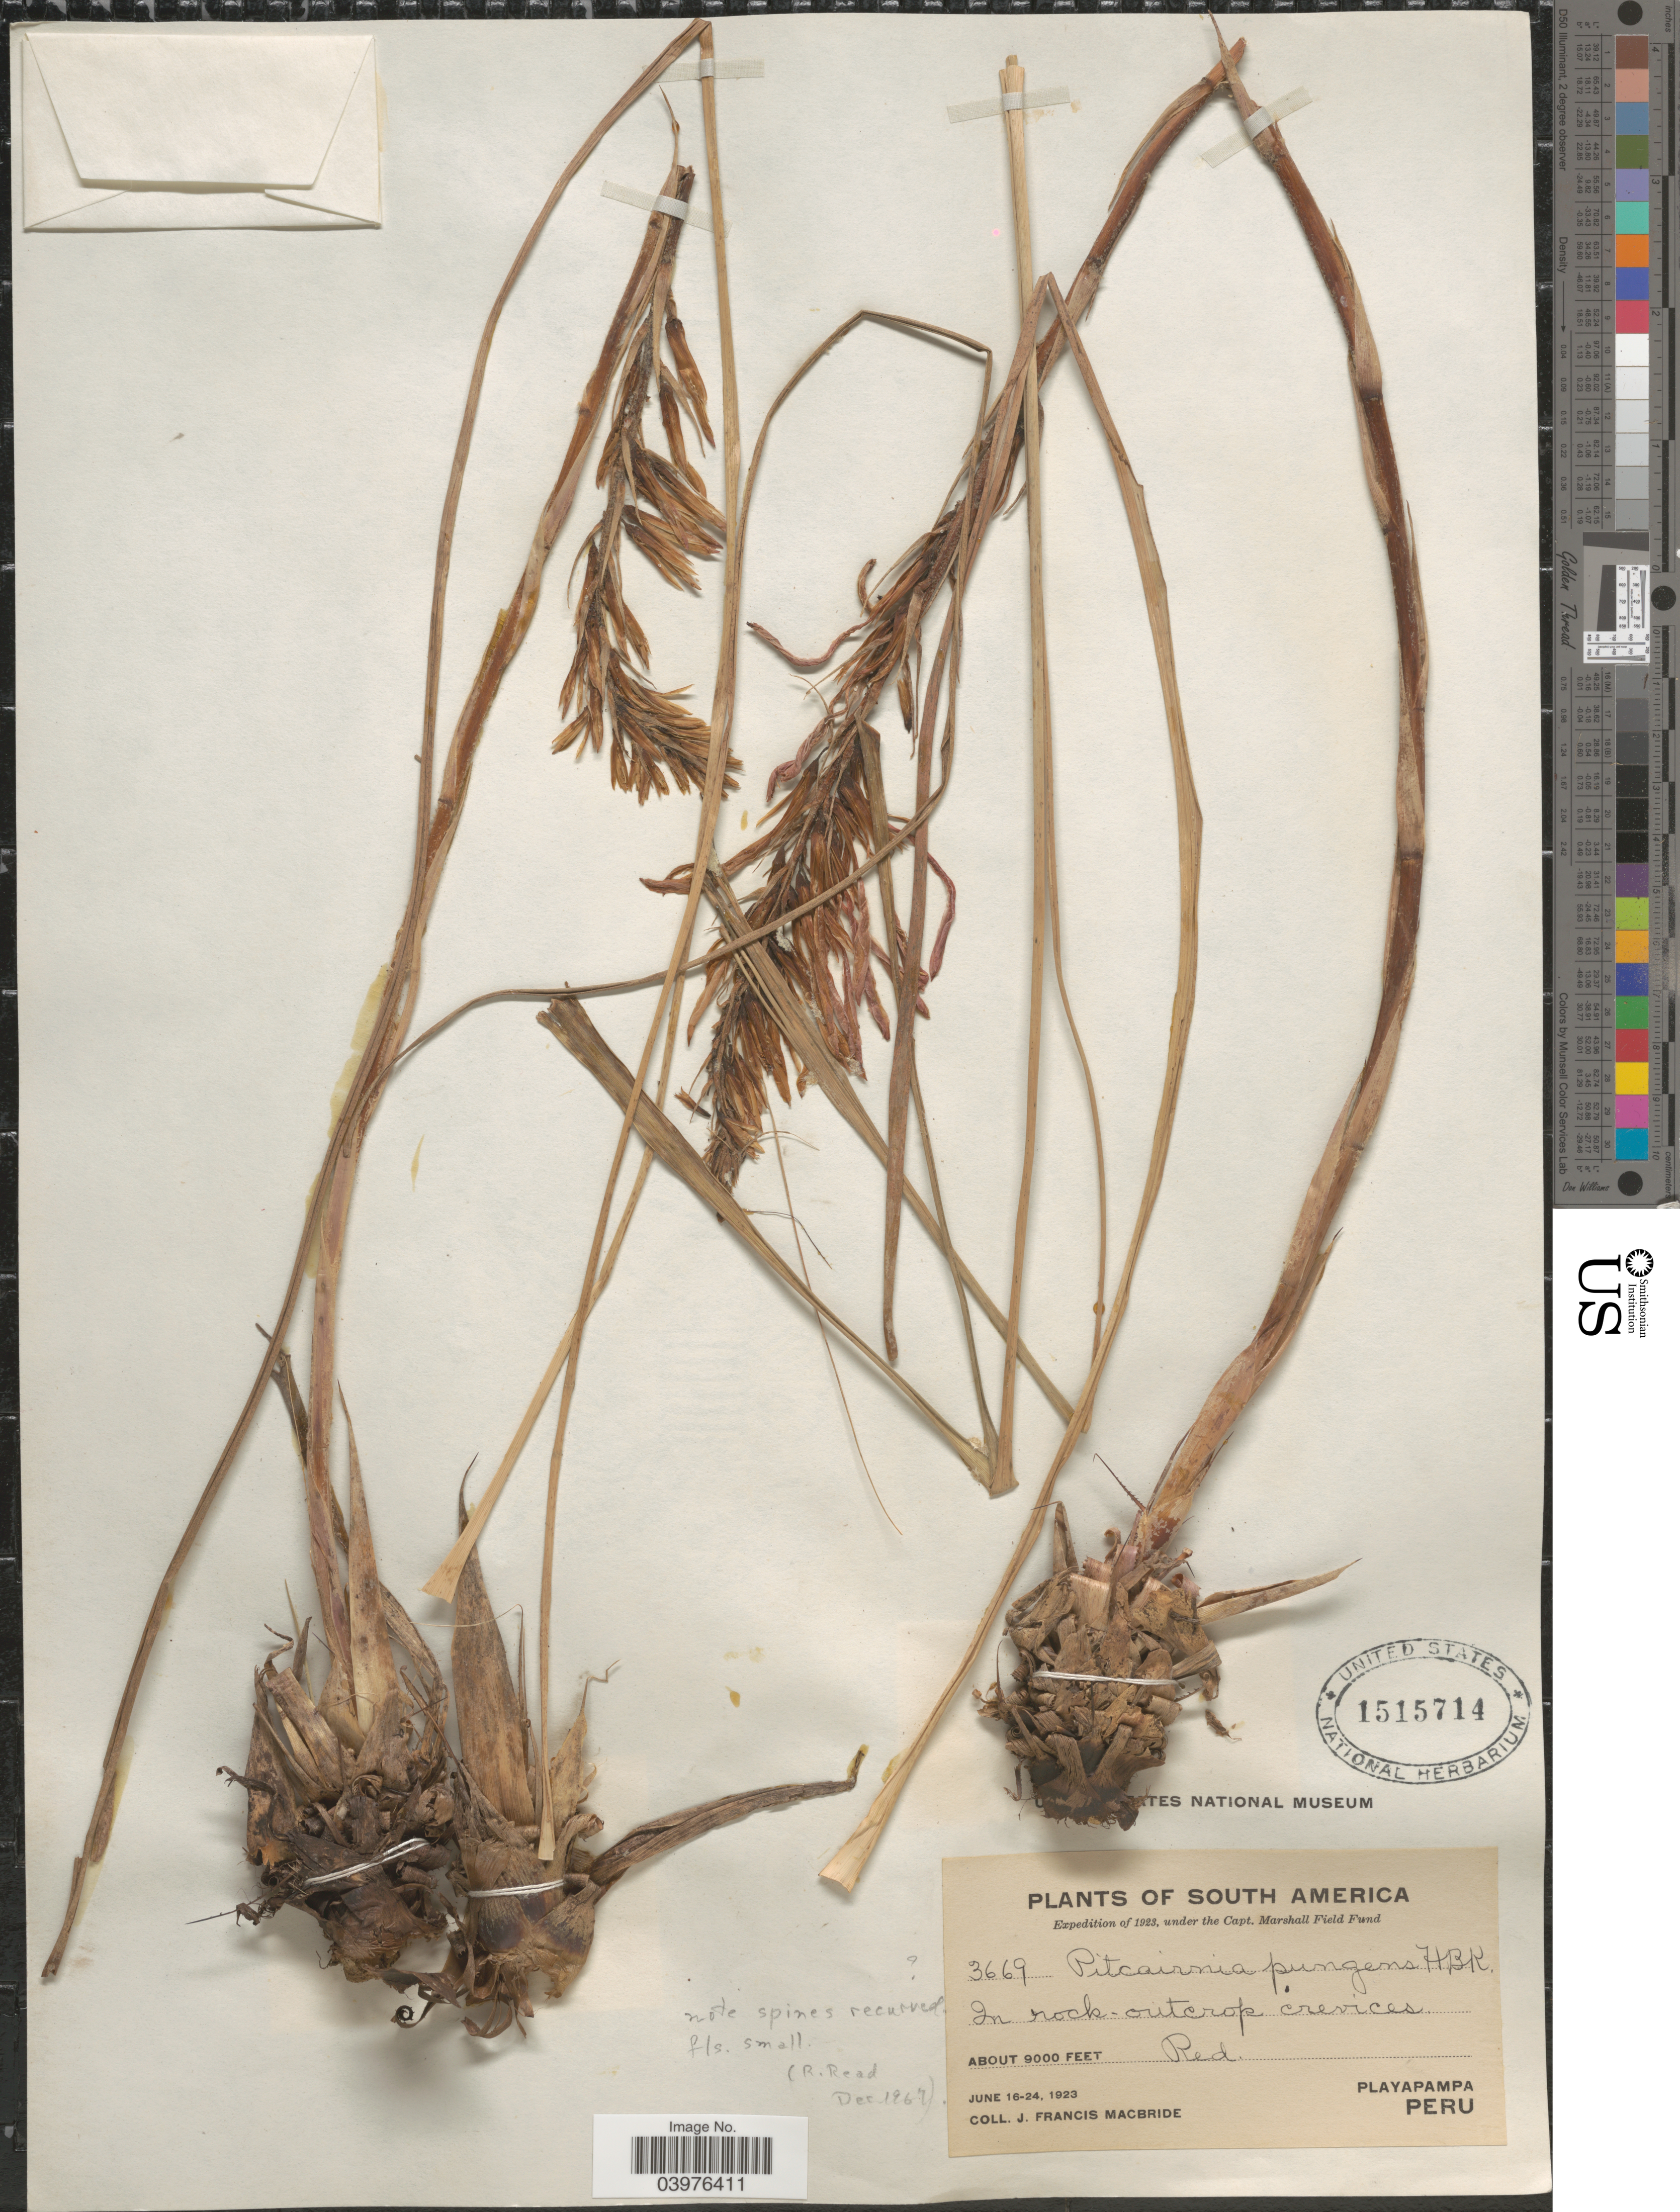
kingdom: Plantae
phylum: Tracheophyta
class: Liliopsida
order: Poales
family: Bromeliaceae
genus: Pitcairnia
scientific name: Pitcairnia pungens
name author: Kunth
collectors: J. F. Macbride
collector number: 3669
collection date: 1923-06-16/1923-06-24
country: Peru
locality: Playapampa.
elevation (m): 2743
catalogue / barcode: US 1515714